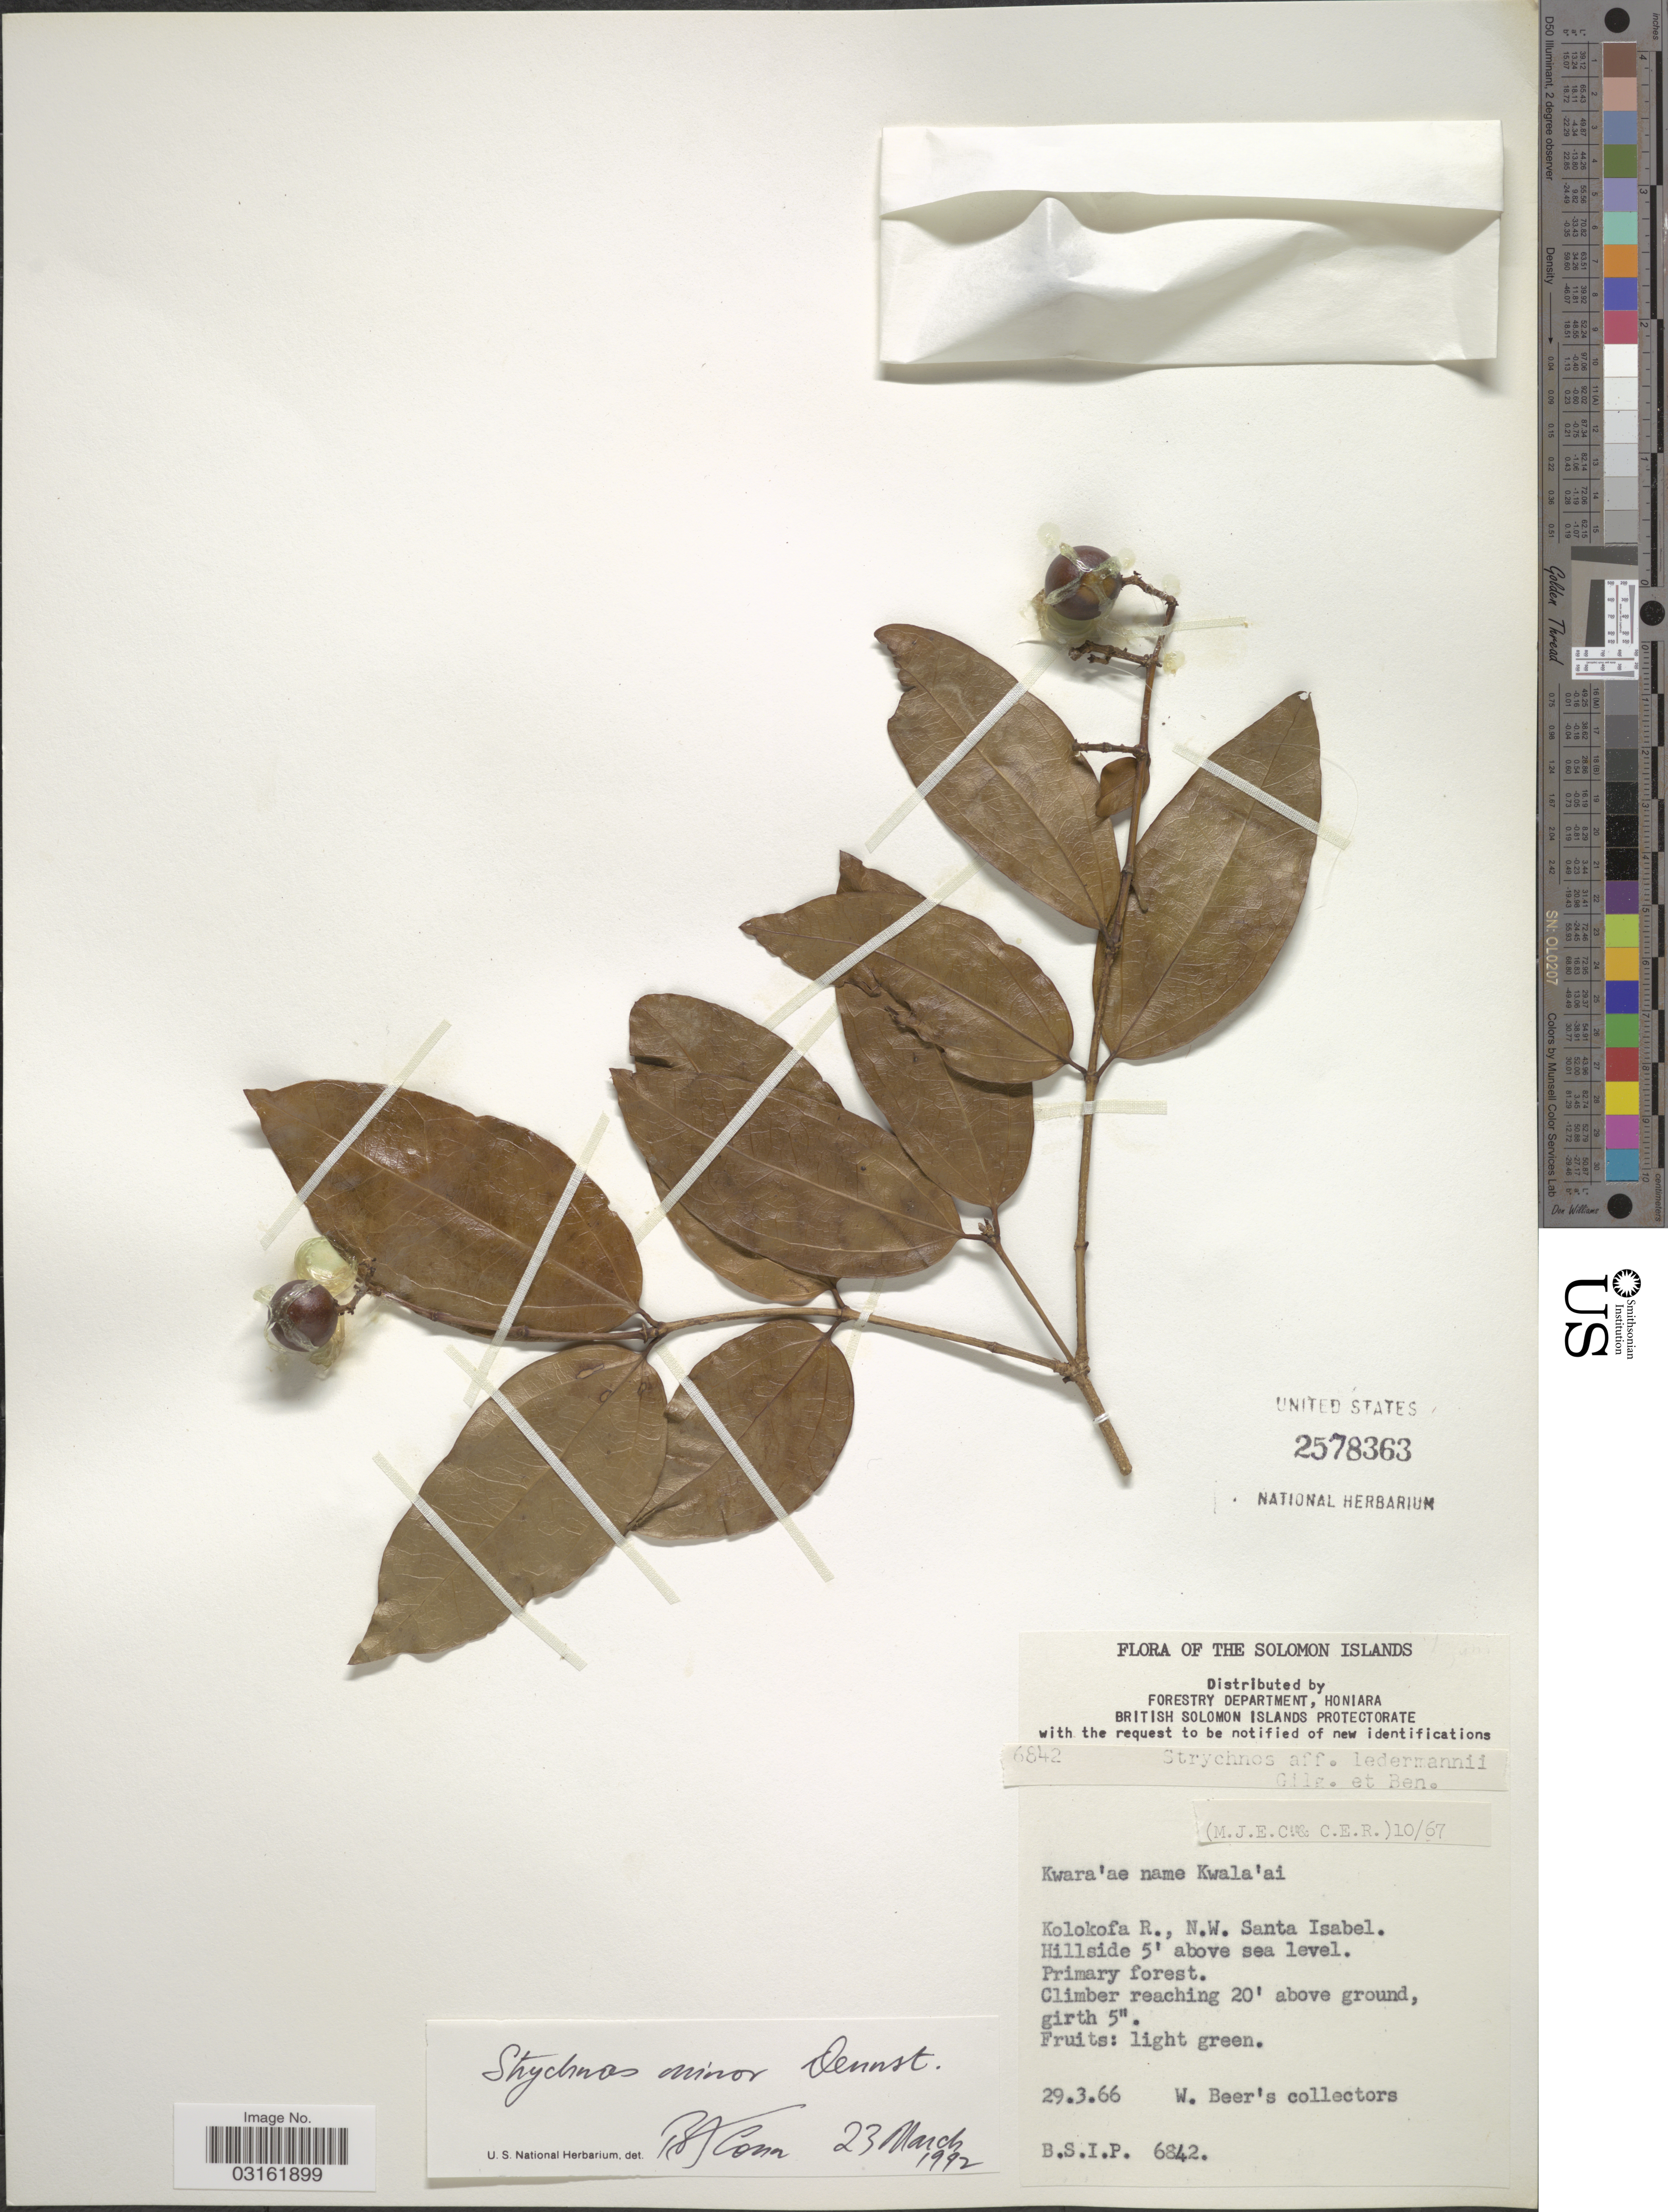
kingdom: Plantae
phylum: Tracheophyta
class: Magnoliopsida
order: Gentianales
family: Loganiaceae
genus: Strychnos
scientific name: Strychnos minor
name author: Dennst.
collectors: W. Beer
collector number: B.S.I.P.6842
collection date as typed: Transcribed d/m/y: 29/3/66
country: Solomon Islands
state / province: Solomon Islands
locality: The Solomon Islands. Kolokofa R., N. W. Santa Isabel.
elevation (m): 2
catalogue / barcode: US 2578363